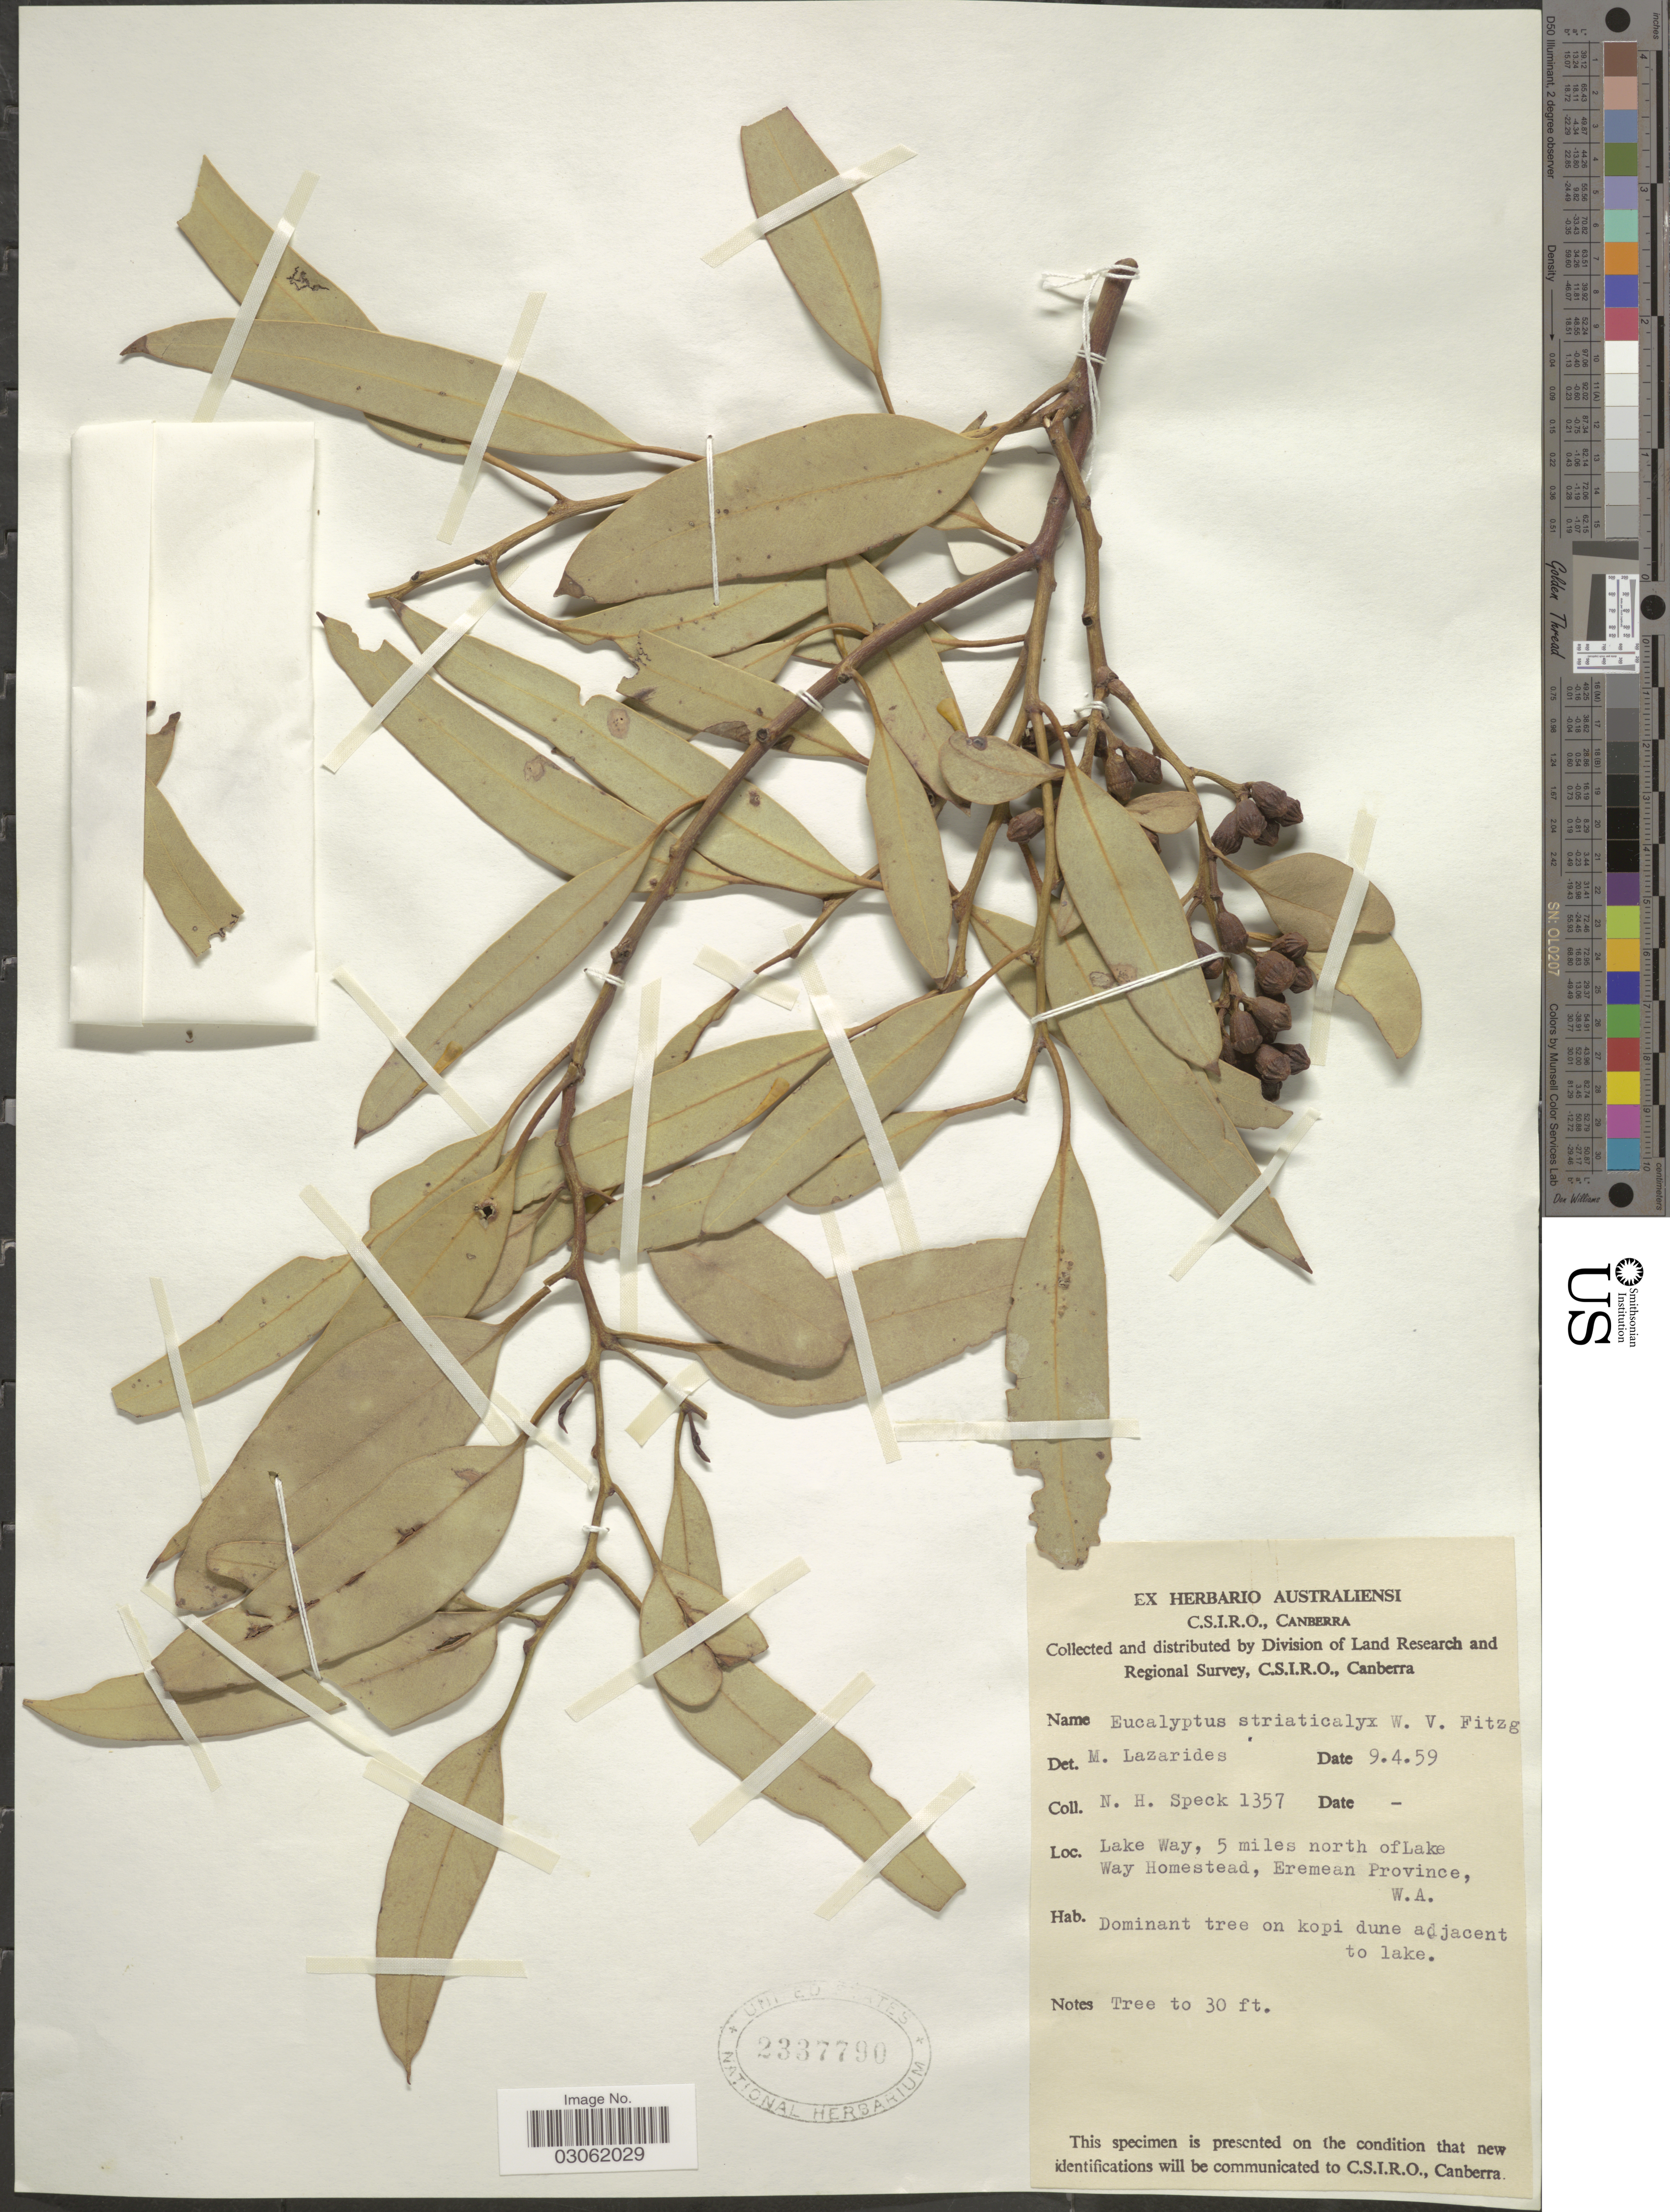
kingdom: Plantae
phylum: Tracheophyta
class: Magnoliopsida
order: Myrtales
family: Myrtaceae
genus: Eucalyptus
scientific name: Eucalyptus striaticalyx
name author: W. Fitzg.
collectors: N. Speck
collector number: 1357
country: Australia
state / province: Western Australia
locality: Lake Way, 5 miles north of Lake Way Homestead, Eremean Province, W. A.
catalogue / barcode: US 2337790